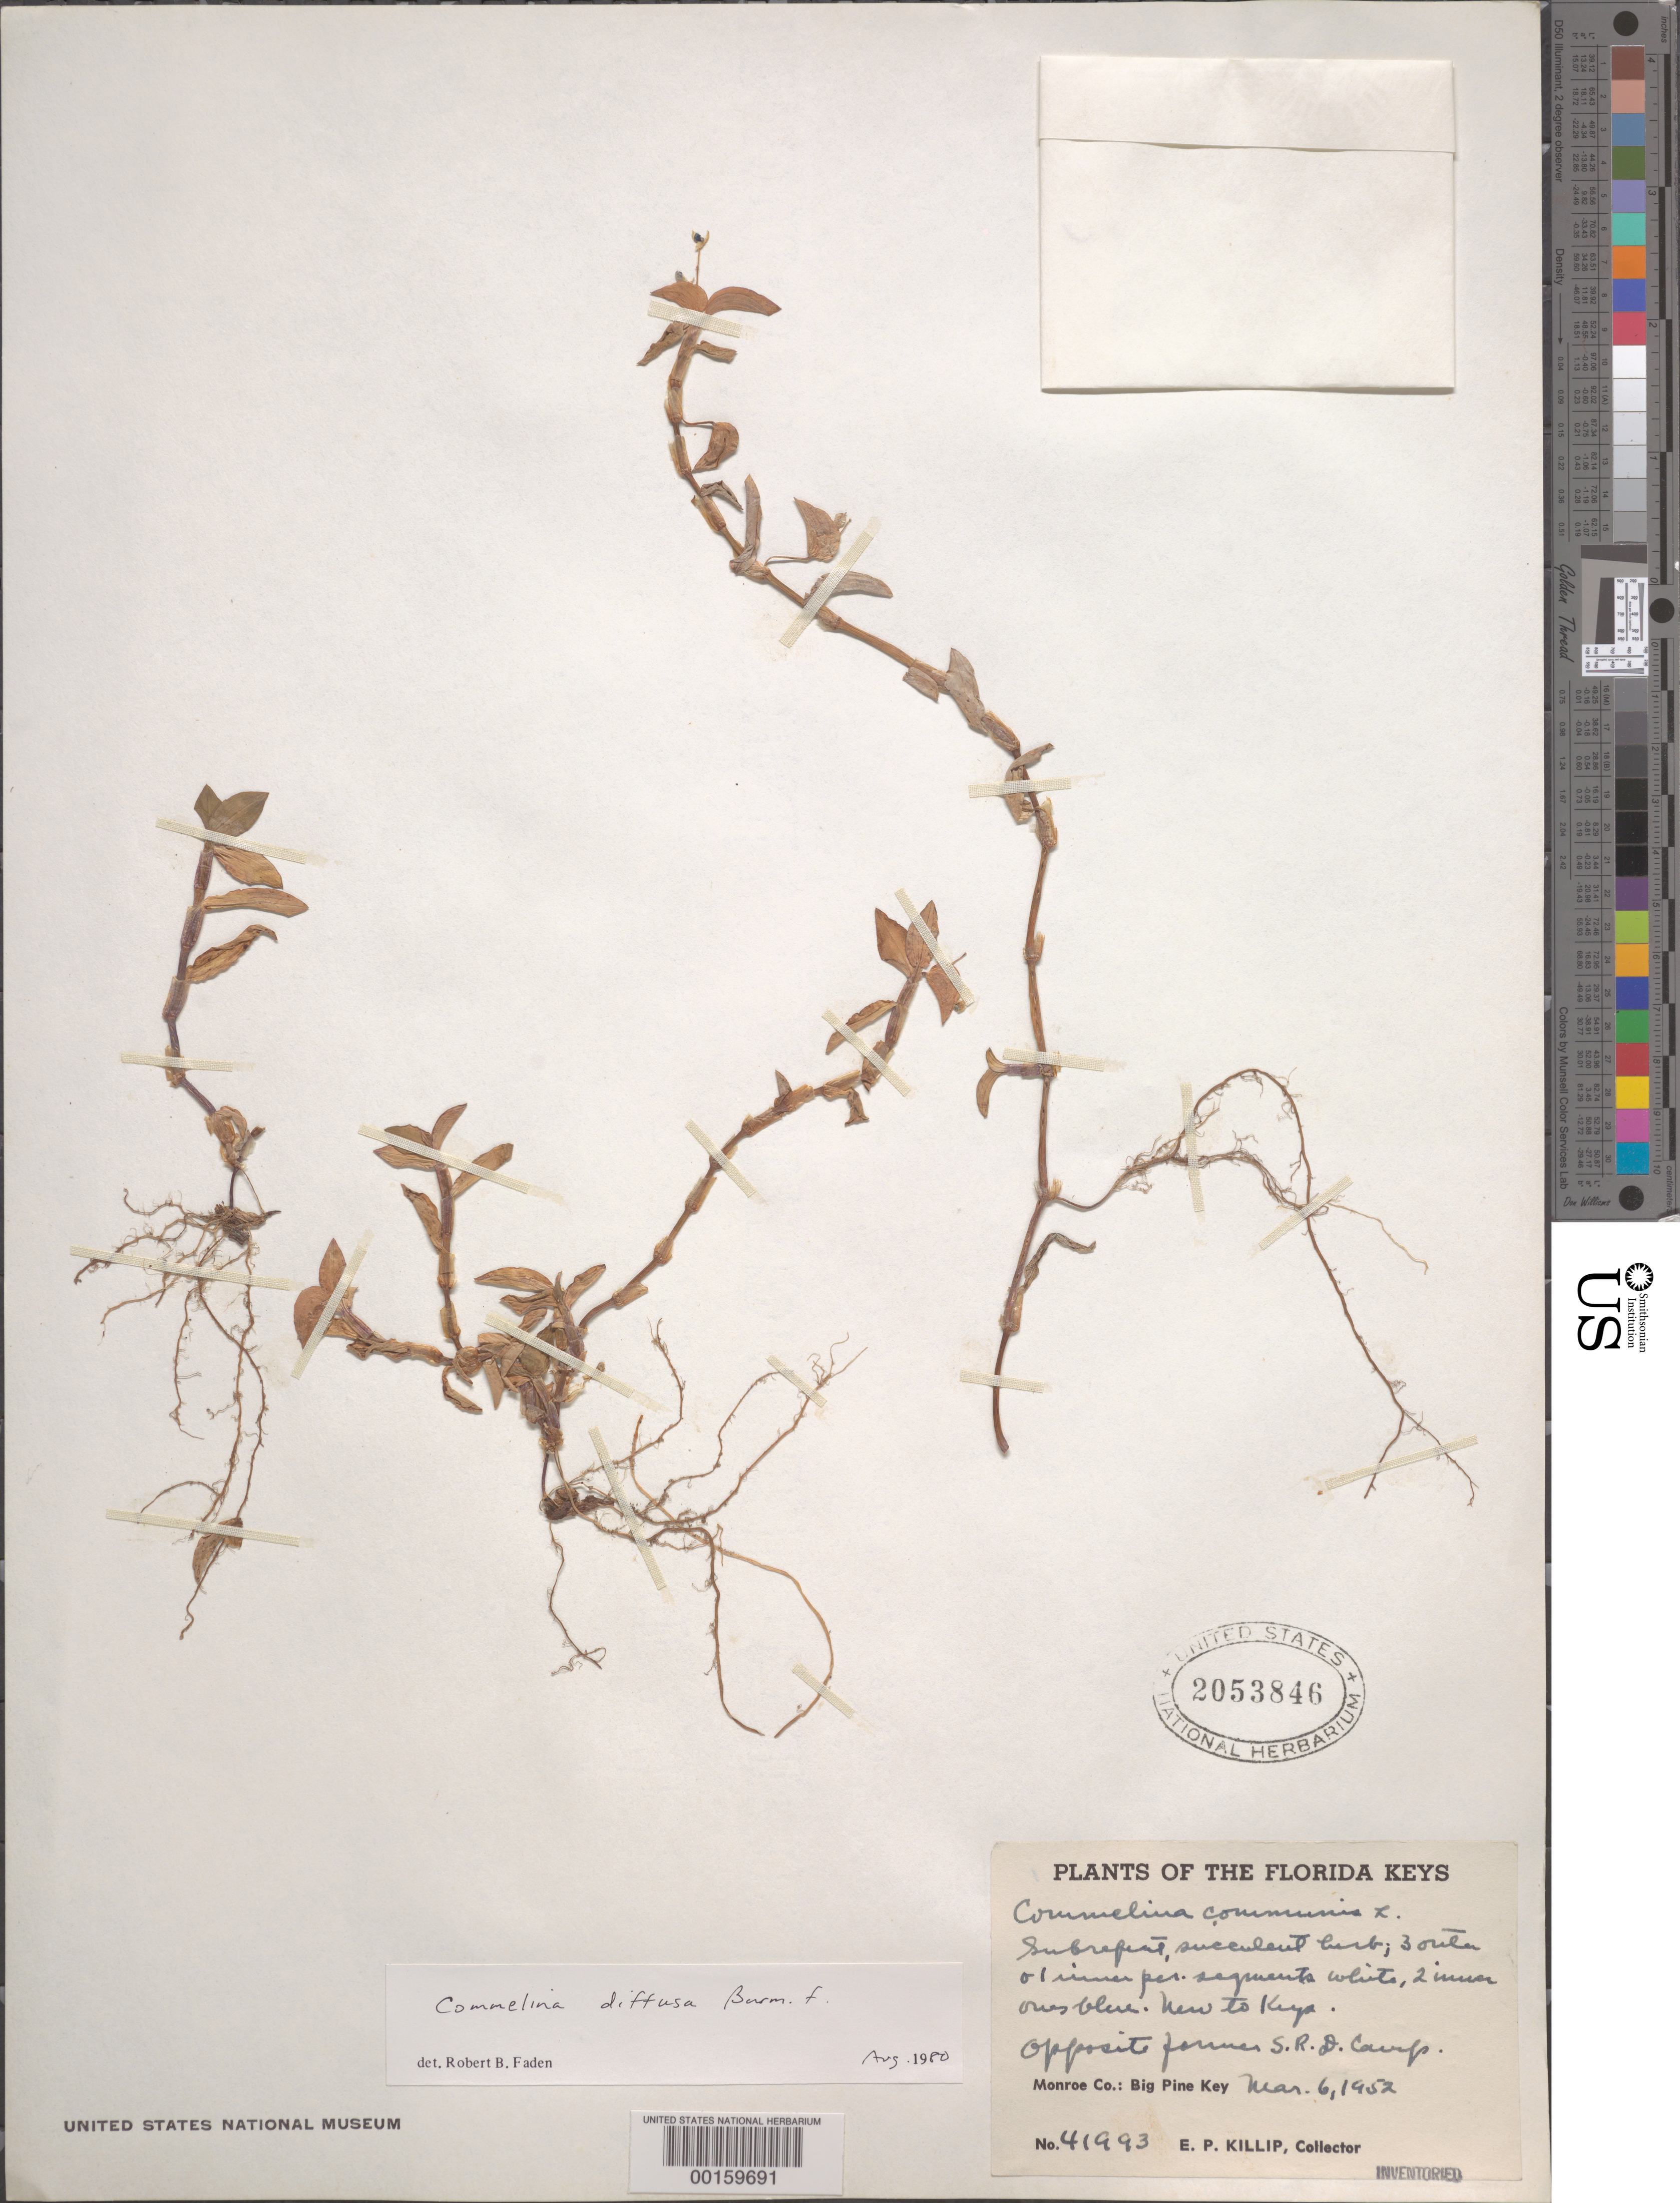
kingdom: Plantae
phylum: Tracheophyta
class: Liliopsida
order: Commelinales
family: Commelinaceae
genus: Commelina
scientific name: Commelina diffusa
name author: Burm. f.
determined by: Faden, Robert B., (US), Smithsonian Institution - National Museum of Natural History (UNITED STATES)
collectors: E. P. Killip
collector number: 41993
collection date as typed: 06 Mar 1952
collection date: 1952-03-06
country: United States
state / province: Florida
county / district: Monroe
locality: Big pine key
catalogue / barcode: US 2053846